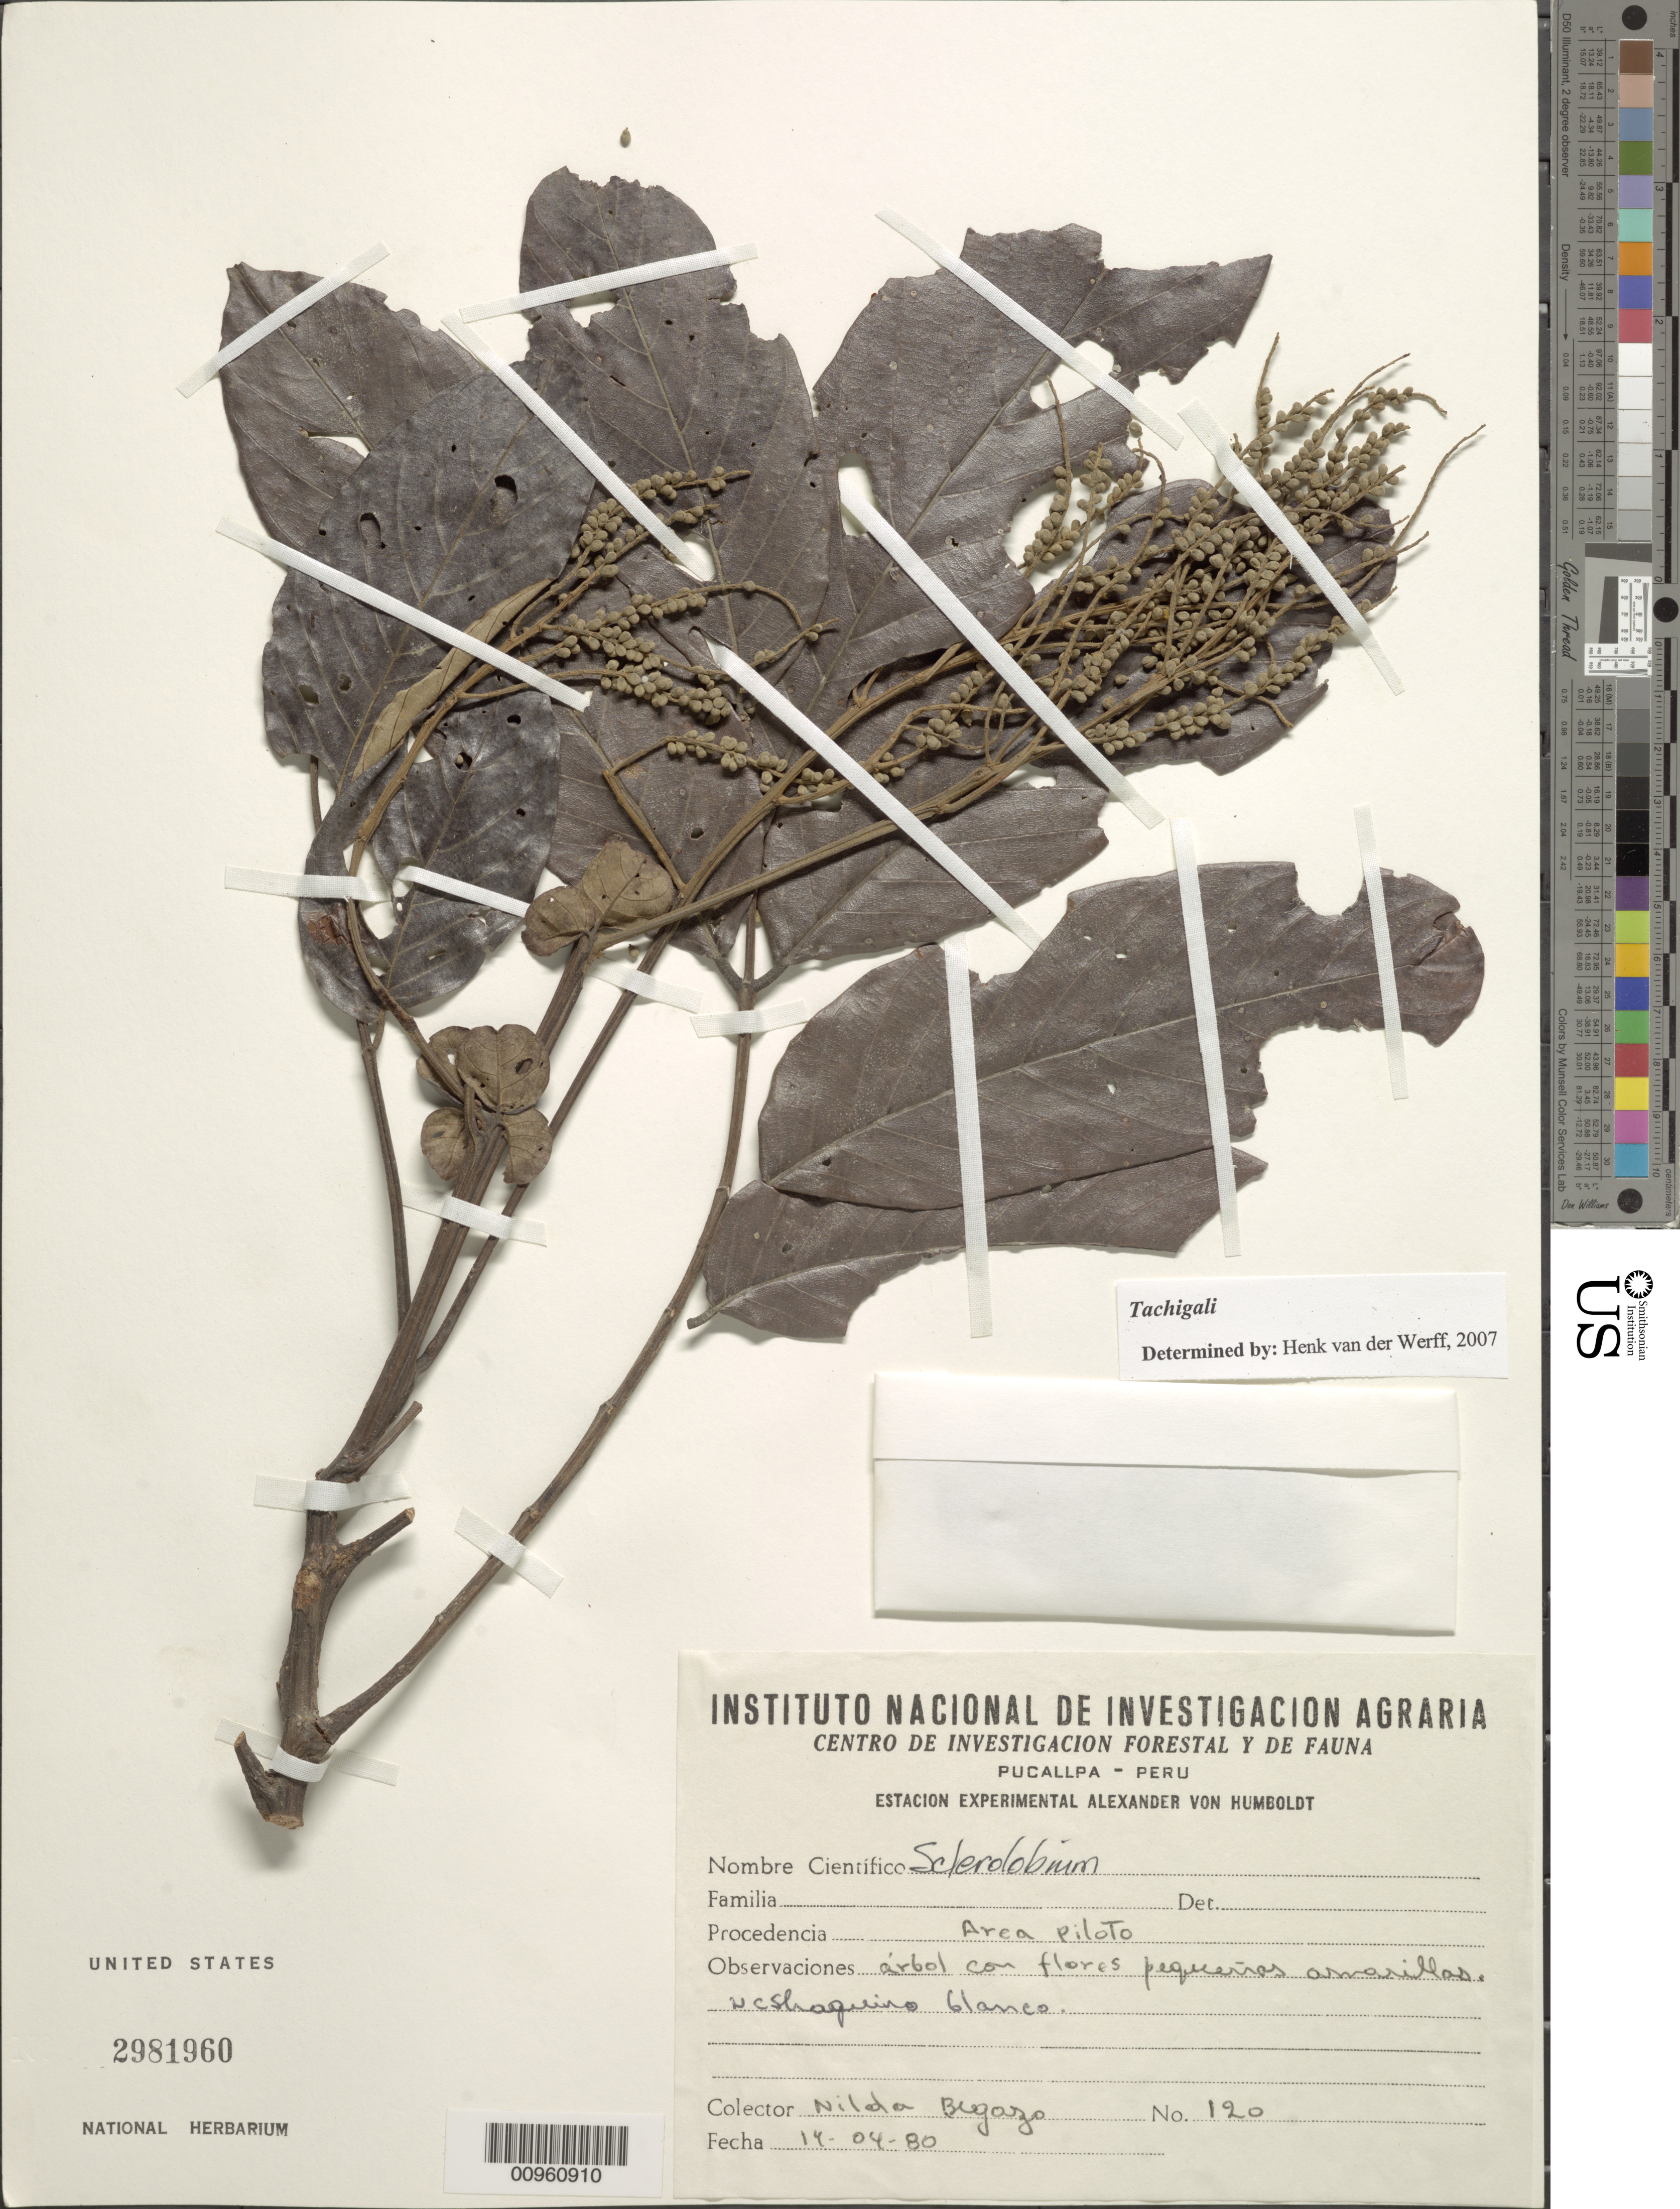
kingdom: Plantae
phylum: Tracheophyta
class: Magnoliopsida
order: Fabales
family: Fabaceae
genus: Tachigali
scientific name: Tachigali sp.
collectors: N. Begazo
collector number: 120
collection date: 1980-04-14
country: Peru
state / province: Ucayali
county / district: Coronel Portillo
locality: Area (Avea) Ploto, Pucallpa, Peru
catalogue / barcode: US 2981960